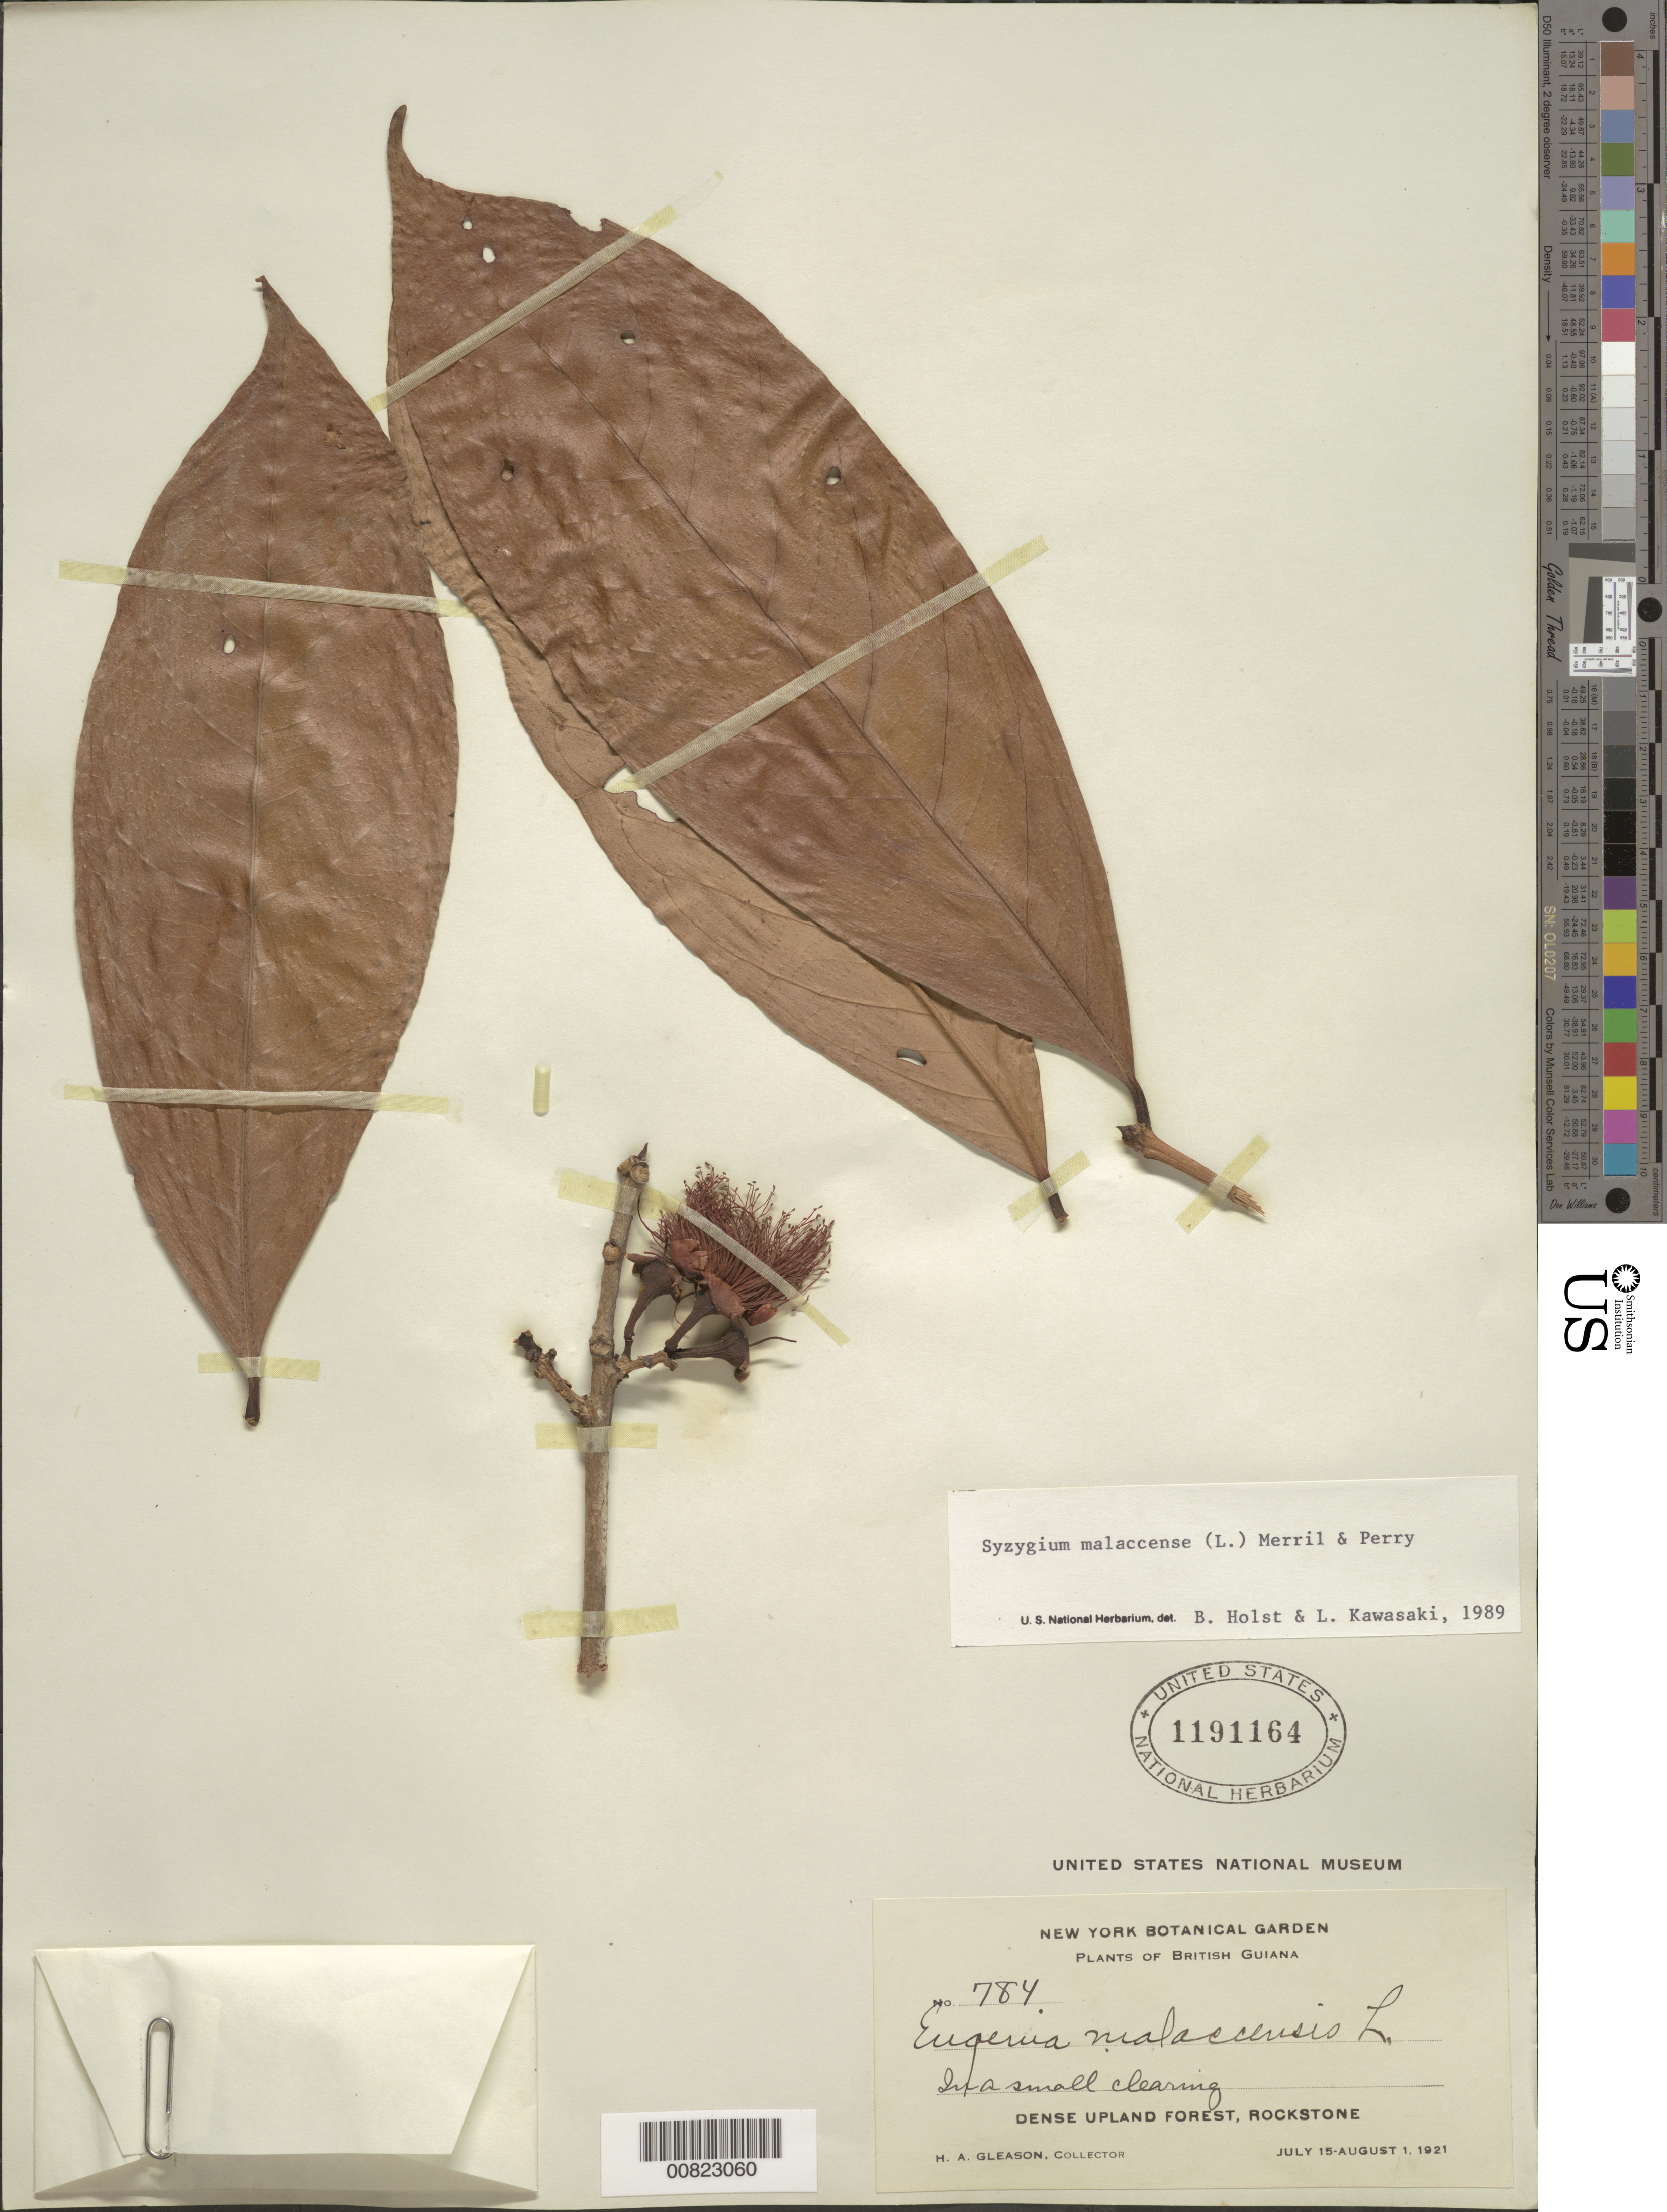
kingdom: Plantae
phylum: Tracheophyta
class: Magnoliopsida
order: Myrtales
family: Myrtaceae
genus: Syzygium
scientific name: Syzygium malaccense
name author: (L.) Merr. & L.M. Perry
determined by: Holst, Bruce K.; Kawasaki, María L.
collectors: H. A. Gleason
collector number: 784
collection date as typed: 15-Jul-21 to 1-Aug-21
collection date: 1921-07-15/1921-08-01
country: Guyana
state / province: U. Demerara-Berbice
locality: Rockstone, in and about the village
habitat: Small cleariang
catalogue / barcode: US 1191164